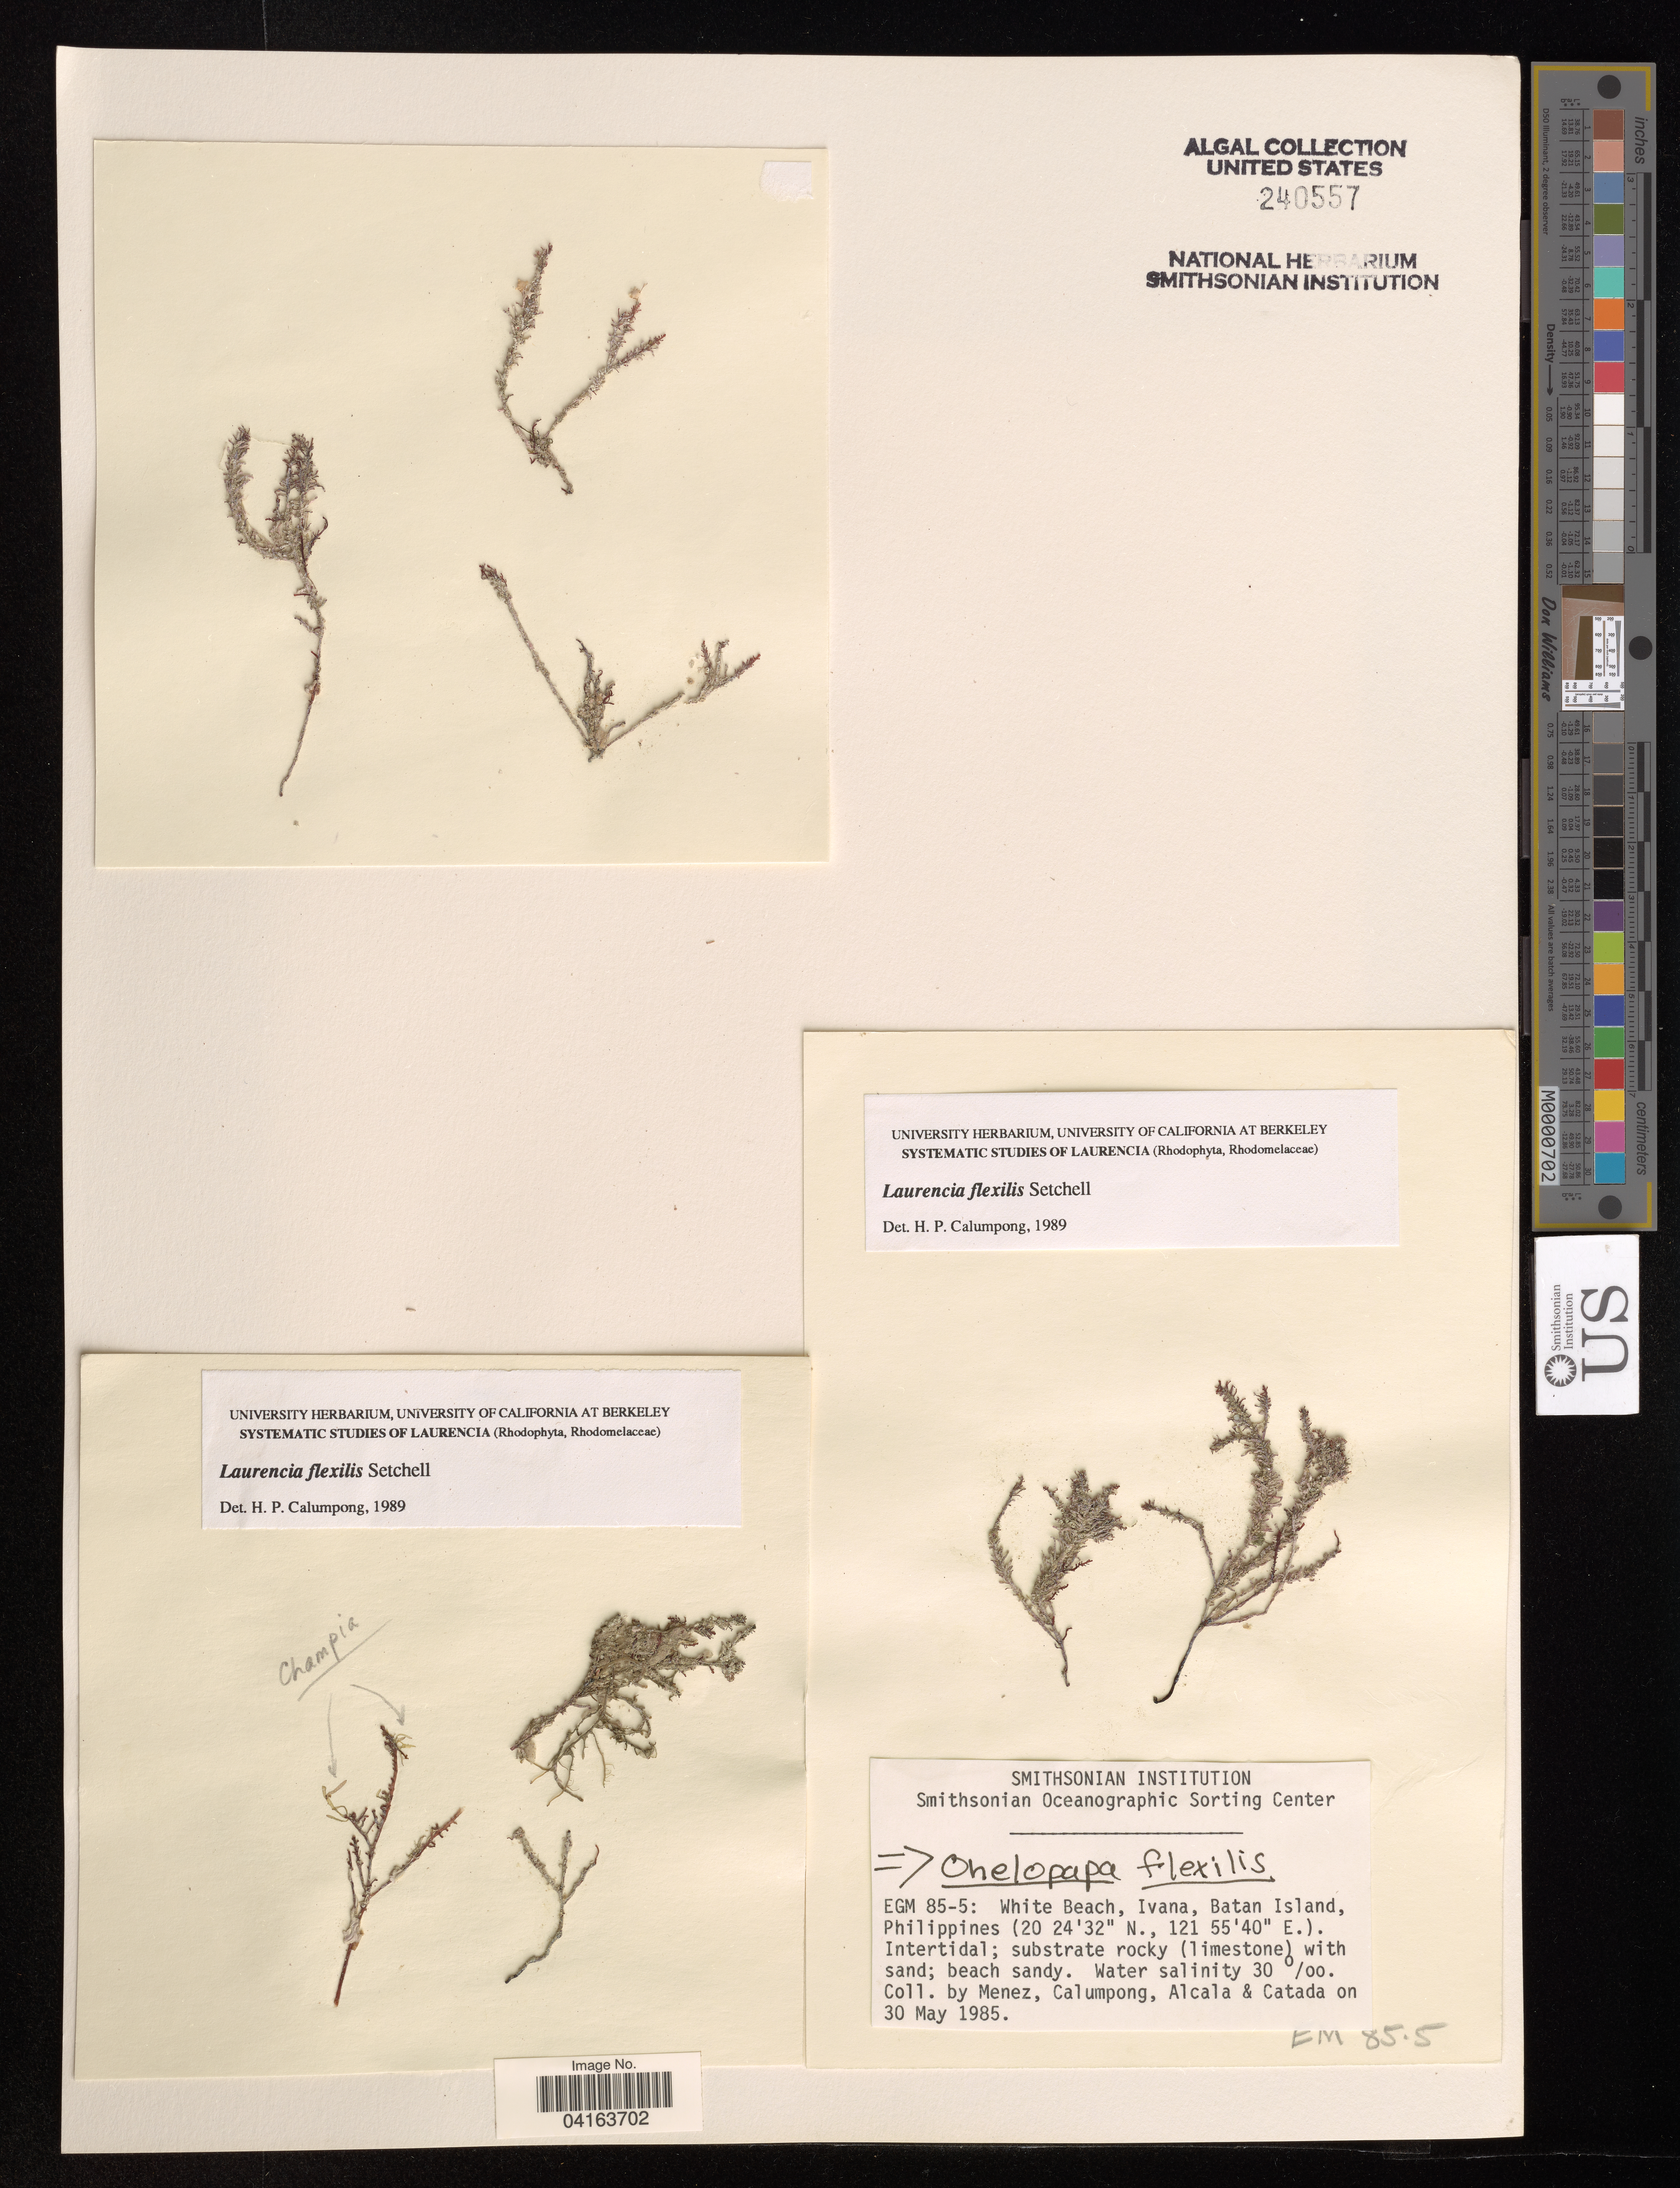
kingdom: Plantae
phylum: Rhodophyta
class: Florideophyceae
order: Ceramiales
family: Rhodomelaceae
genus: Ohelopapa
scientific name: Ohelopapa flexilis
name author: (Setchell) F. Rousseau et al.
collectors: Menez, Calumpong, Alcala & Catada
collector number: EGM 85-5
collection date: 1985-05-30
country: Philippines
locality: White Beach, Ivana, Batan Island.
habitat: Intertidal; substrate rocky (limestone) with sand; beach sandy.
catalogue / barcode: US 240557